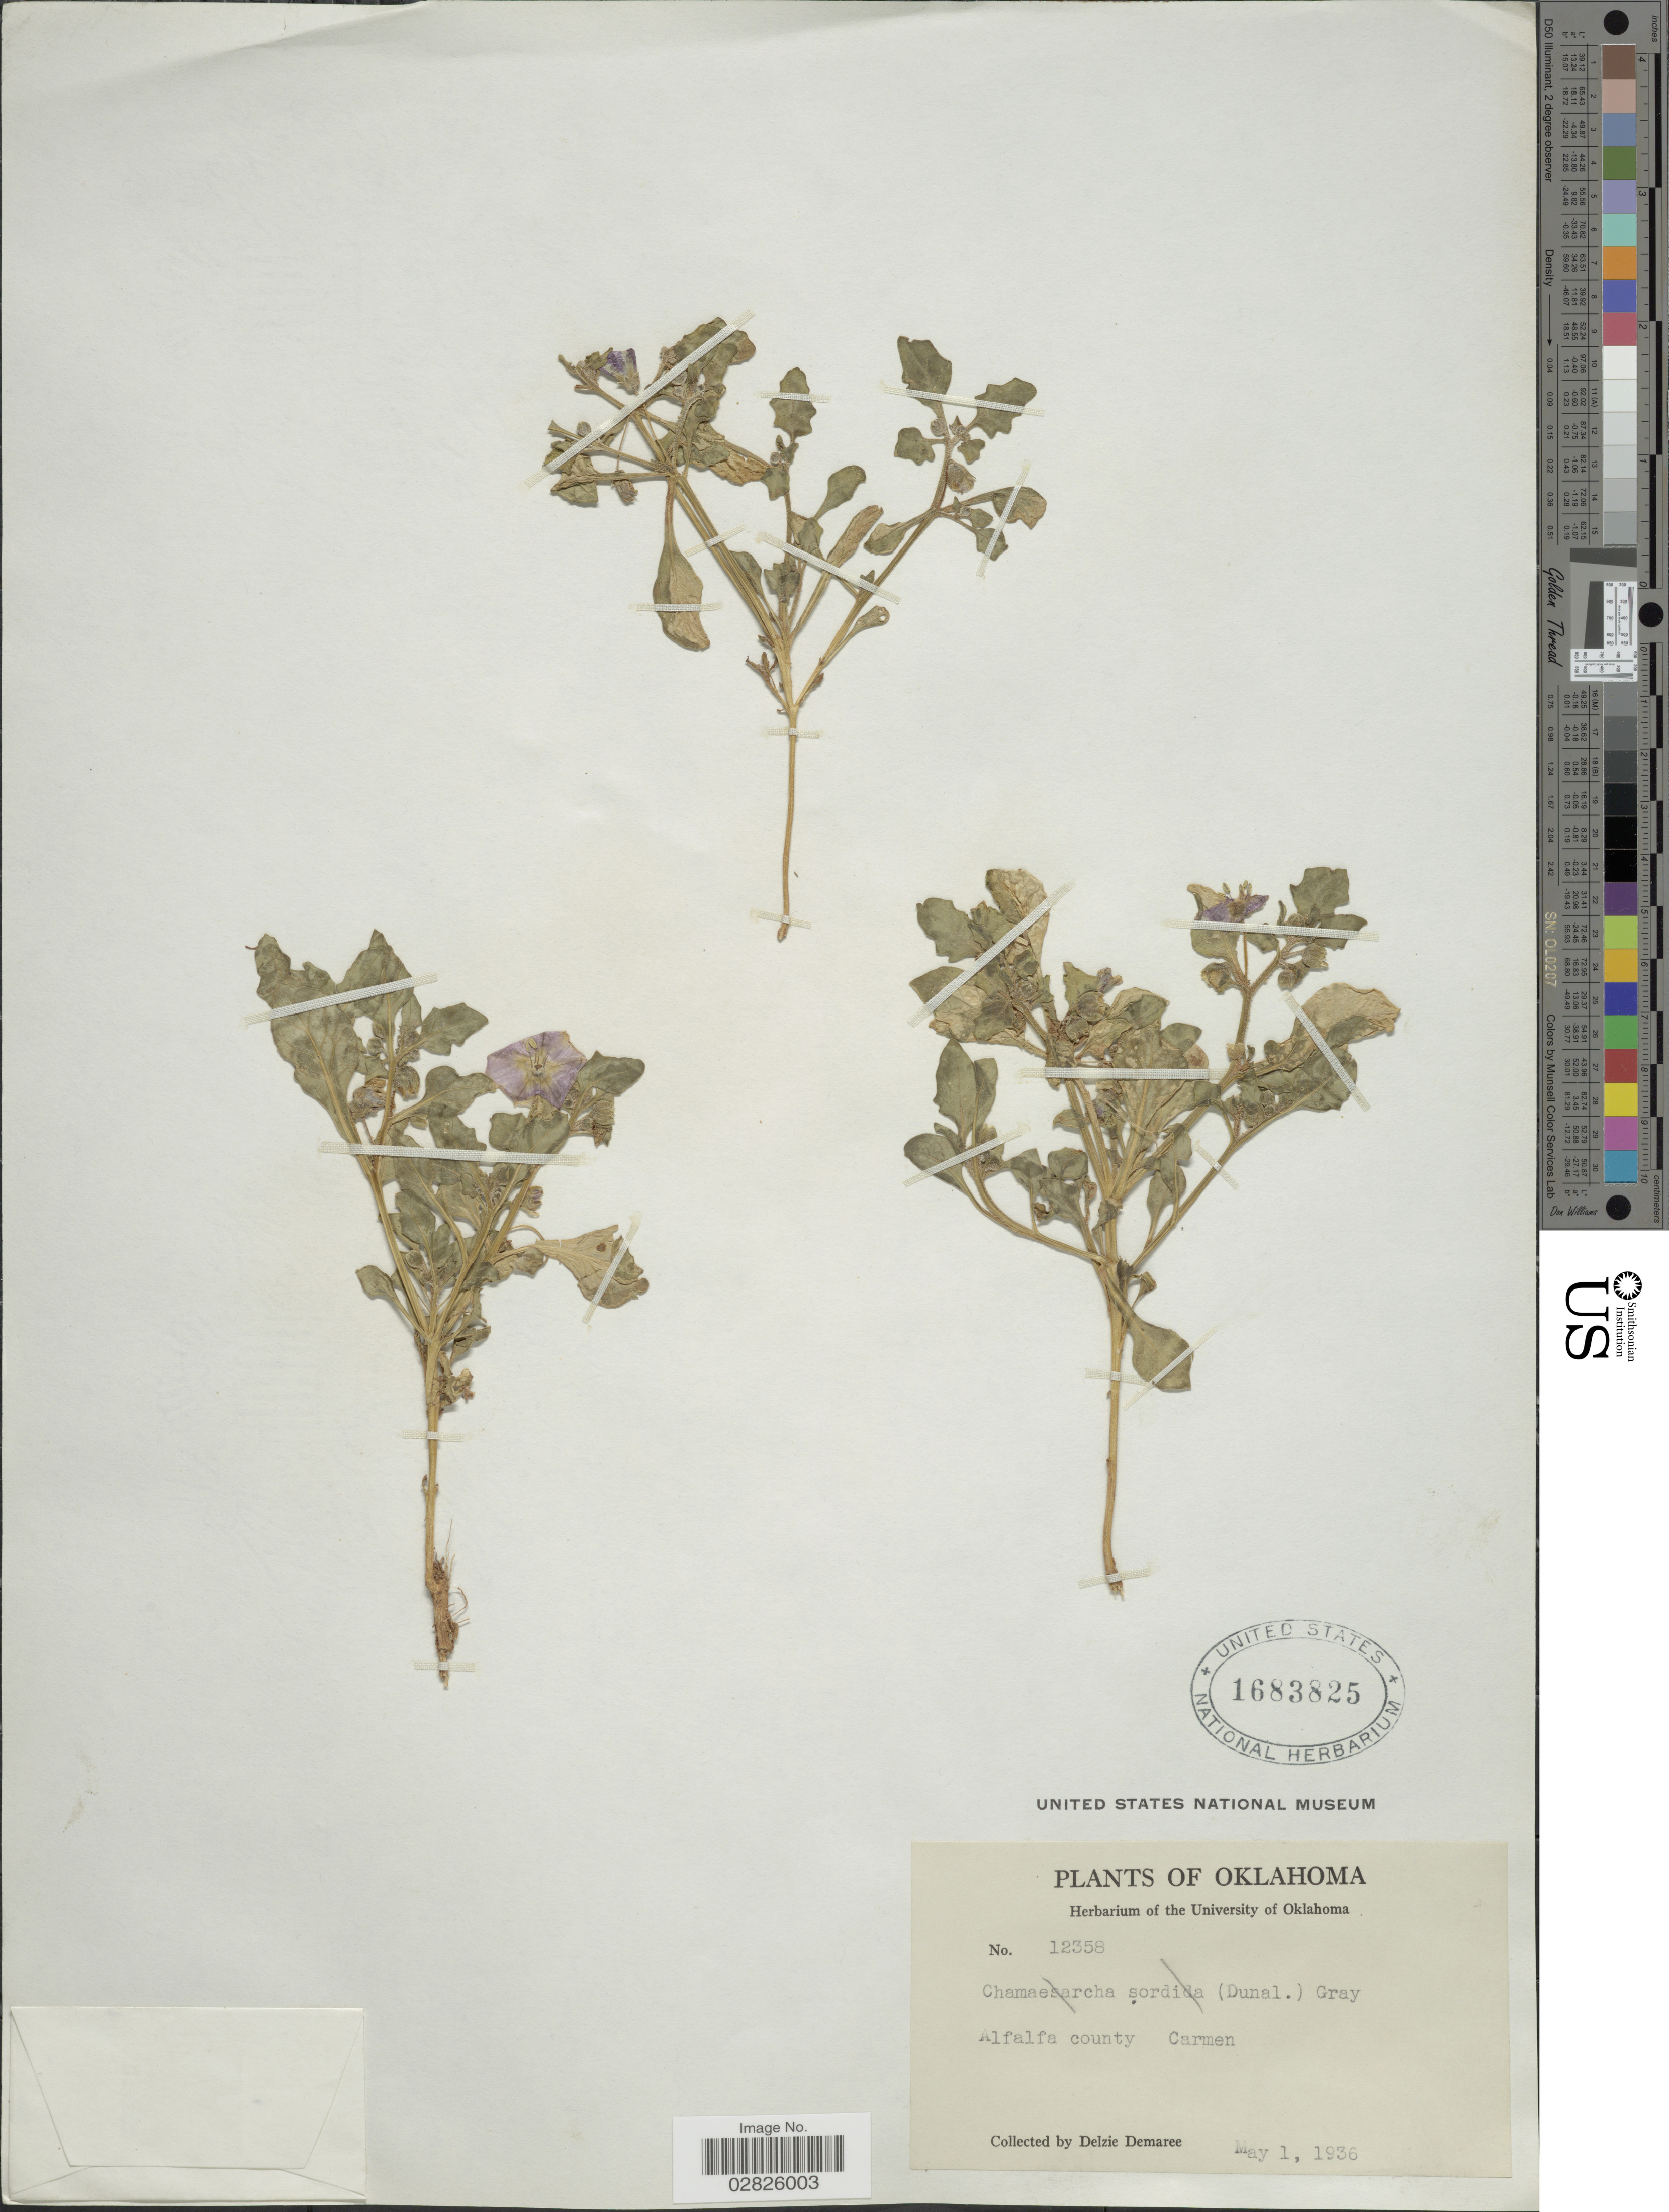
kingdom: Plantae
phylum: Tracheophyta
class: Magnoliopsida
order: Solanales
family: Solanaceae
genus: Quincula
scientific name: Quincula lobata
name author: (Torr.) Raf.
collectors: D. Demaree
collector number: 12358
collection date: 1936-05-01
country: United States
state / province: Oklahoma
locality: Alfalfa county. Carmen.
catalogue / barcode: US 1683825